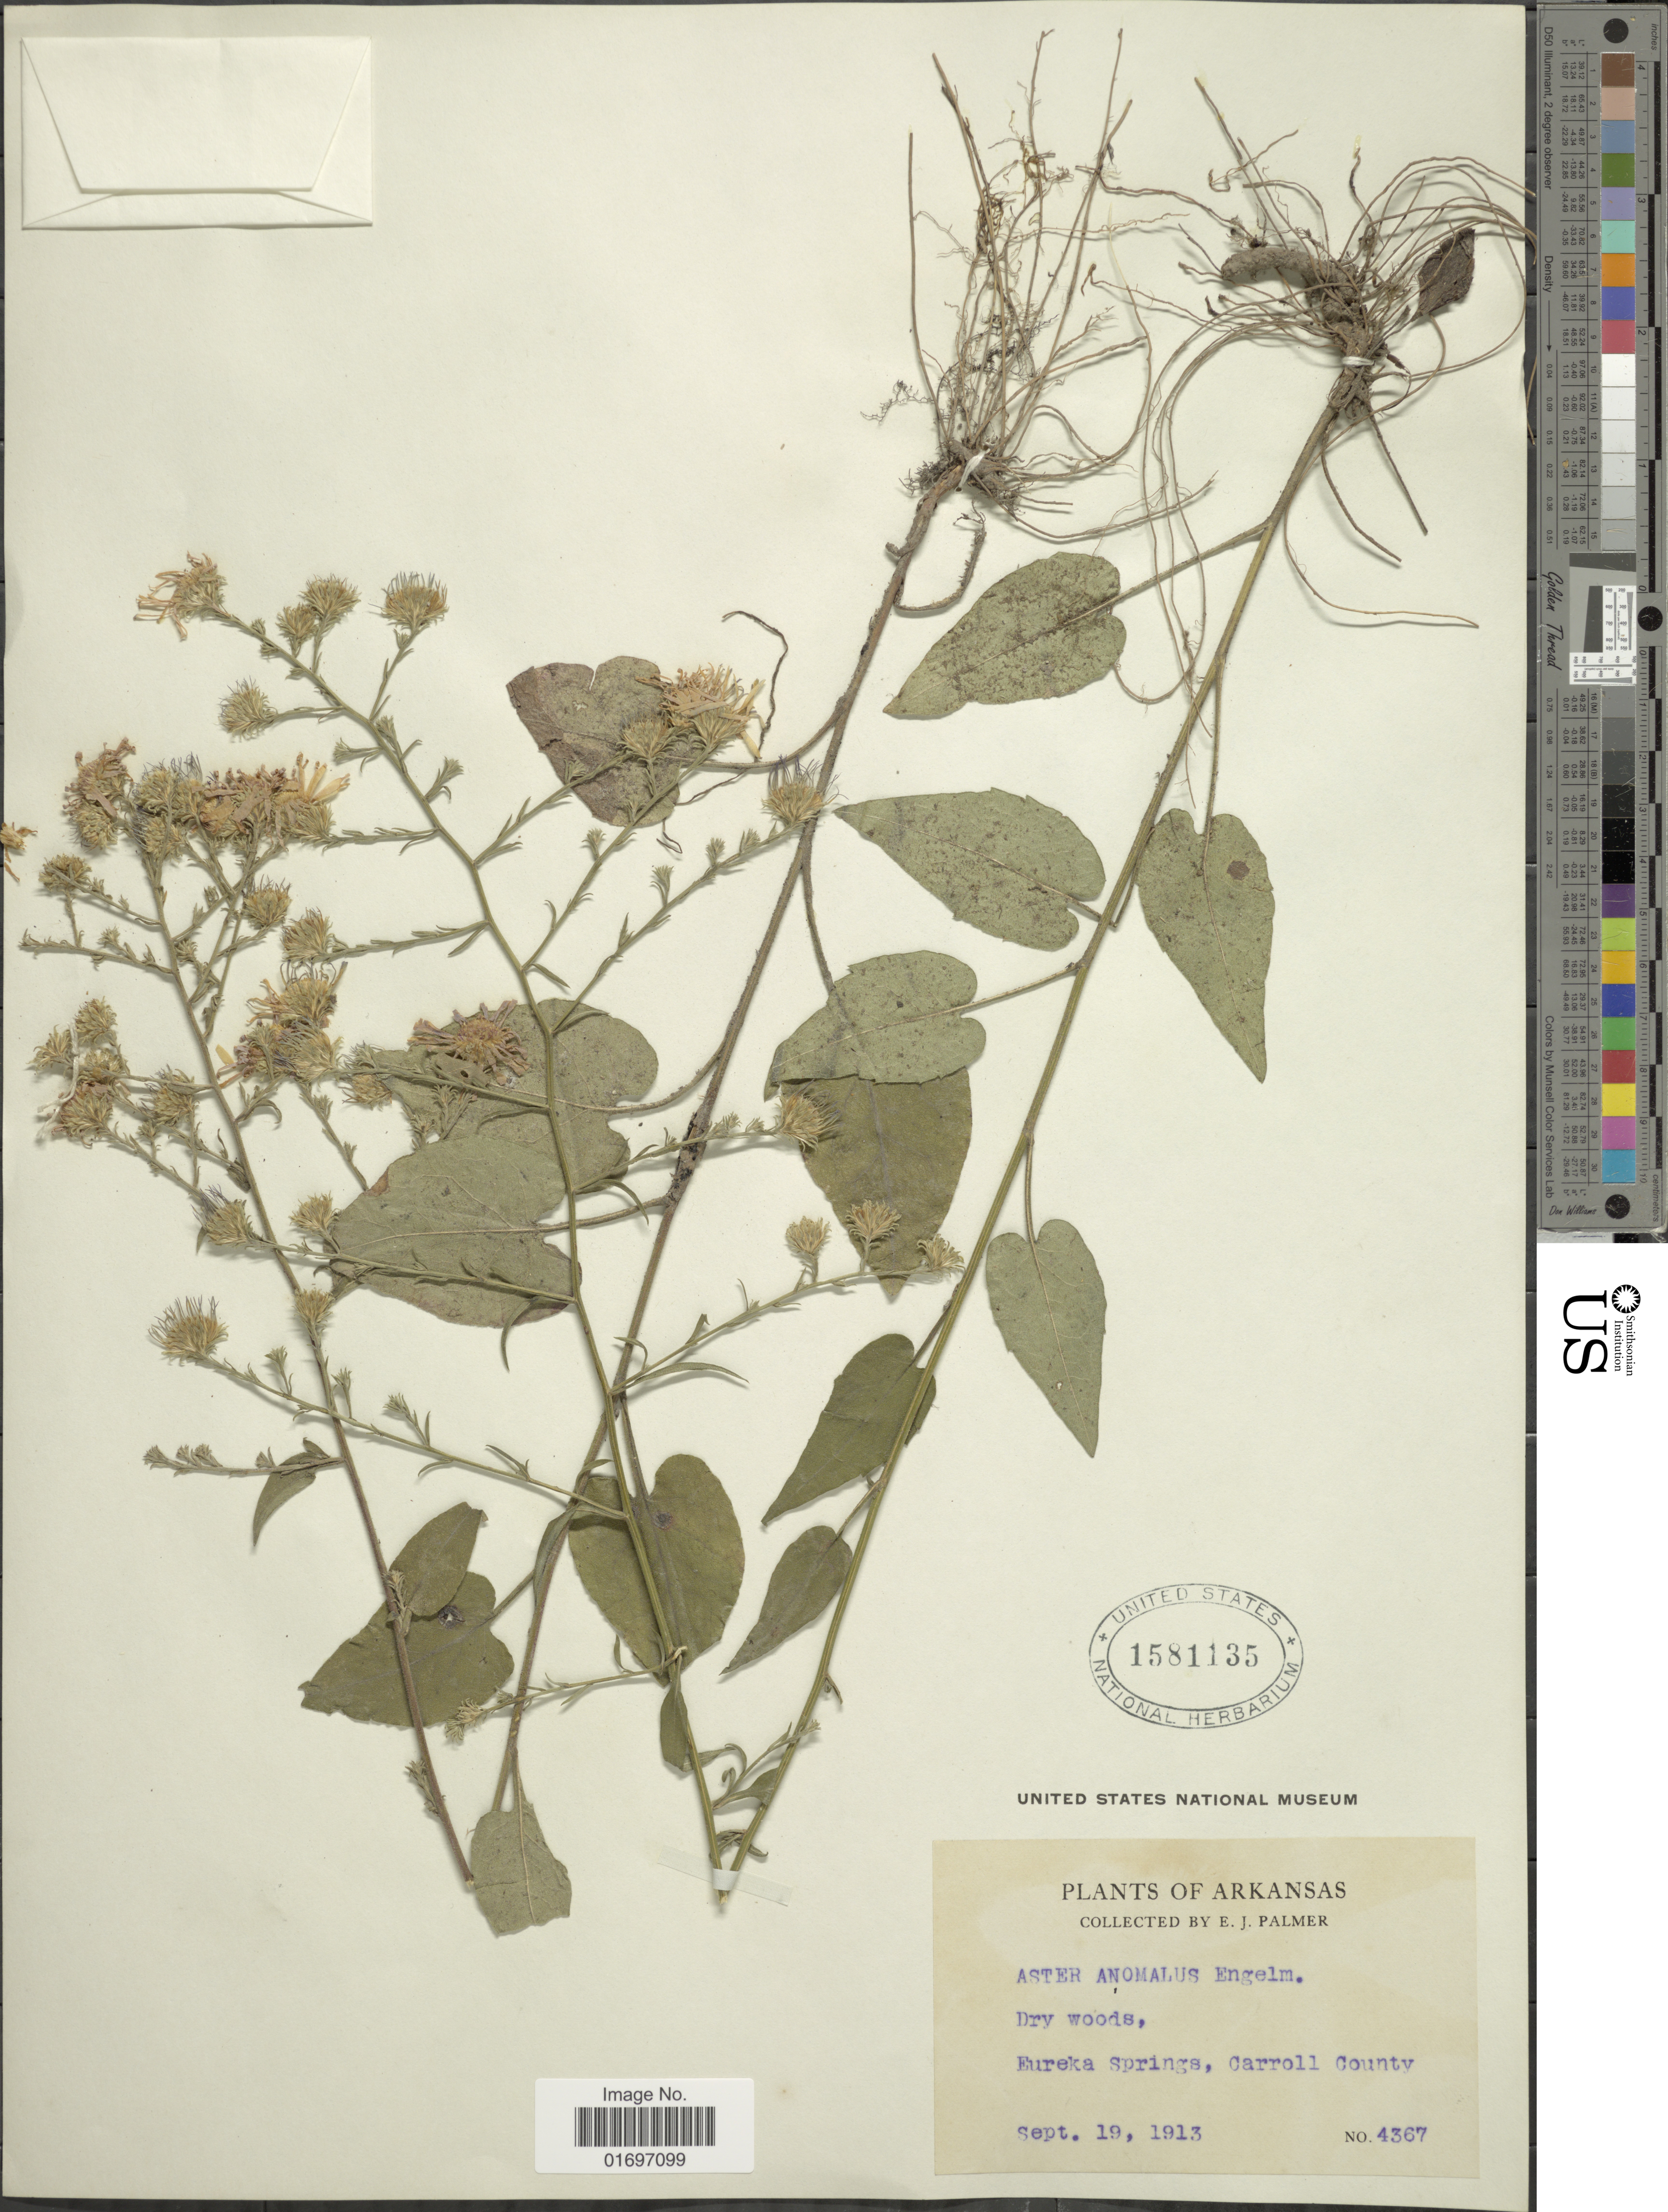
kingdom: Plantae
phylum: Tracheophyta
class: Magnoliopsida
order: Asterales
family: Asteraceae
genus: Symphyotrichum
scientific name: Symphyotrichum anomalum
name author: (Engelm.) G.L. Nesom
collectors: E. J. Palmer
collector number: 4367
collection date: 1913-09-19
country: United States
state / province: Arkansas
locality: Arkansas. Eureka Springs, Carroll County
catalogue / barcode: US 1581135